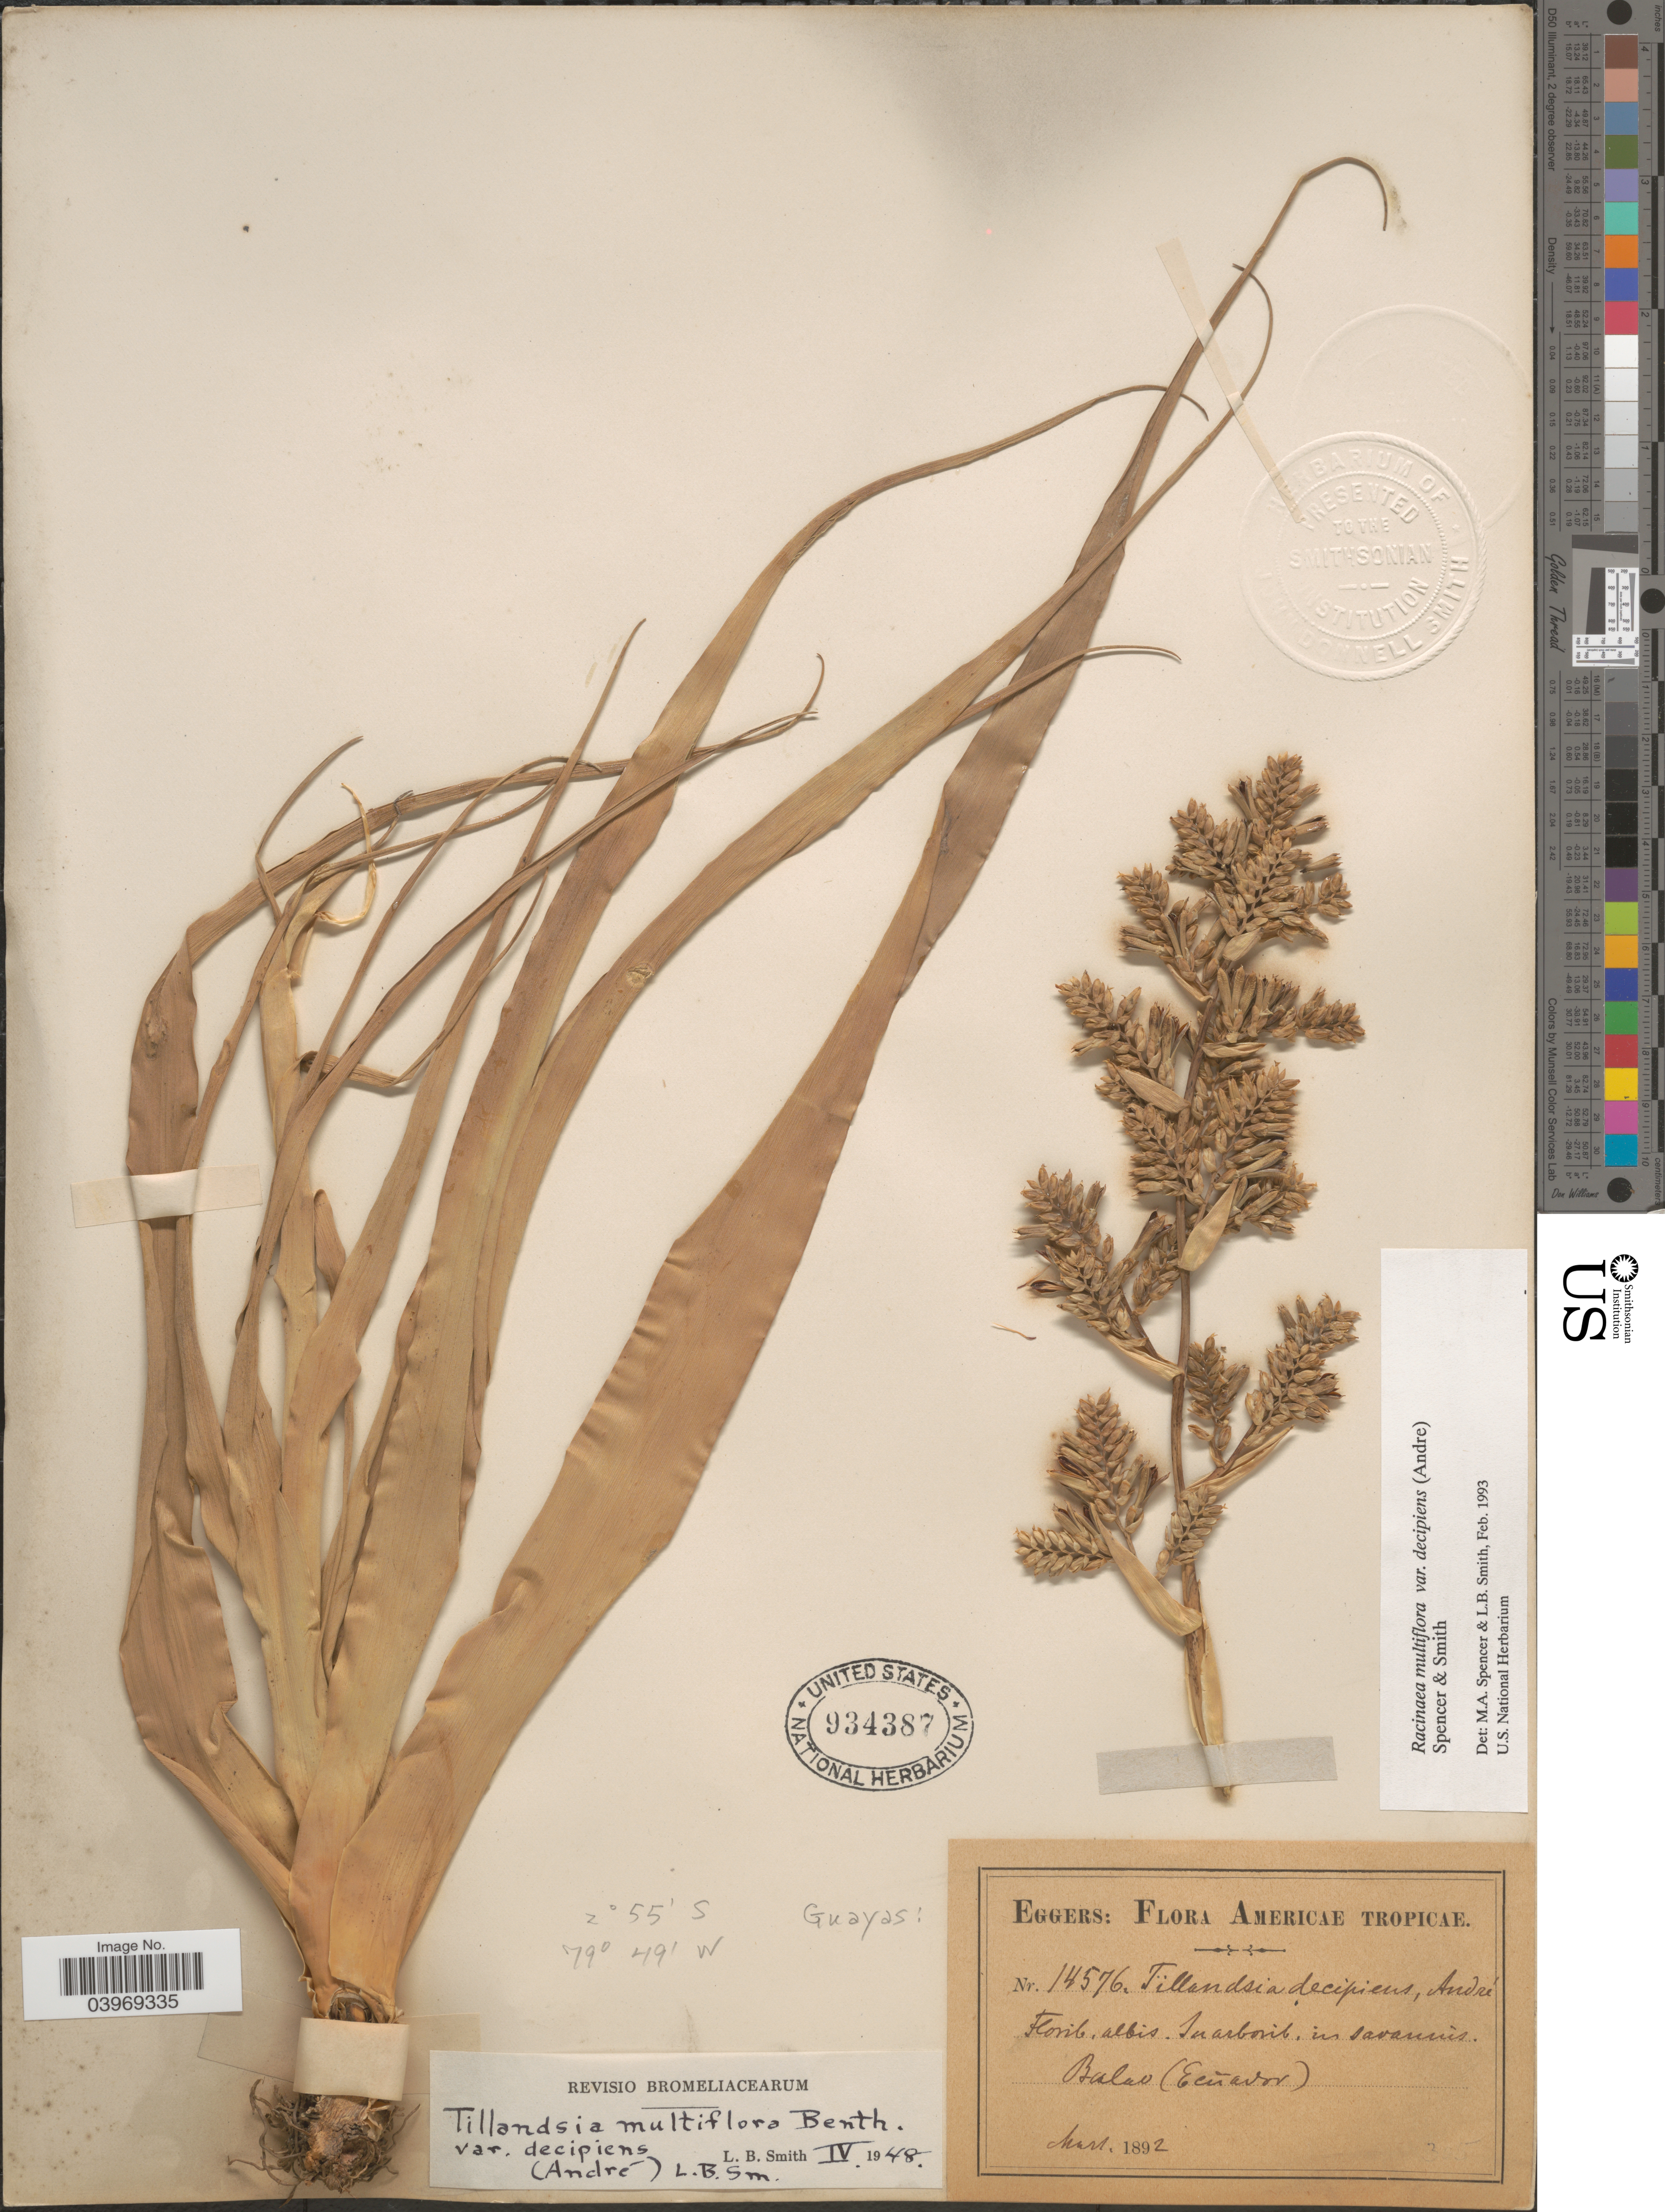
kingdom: Plantae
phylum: Tracheophyta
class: Liliopsida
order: Poales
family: Bromeliaceae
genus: Racinaea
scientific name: Racinaea multiflora var. decipiens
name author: (André) M.A. Spencer & L.B. Sm.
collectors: -. Eggers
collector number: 14576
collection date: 1892-03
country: Ecuador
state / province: Guayas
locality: Americae Tropicae. Balao.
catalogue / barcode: US 934387